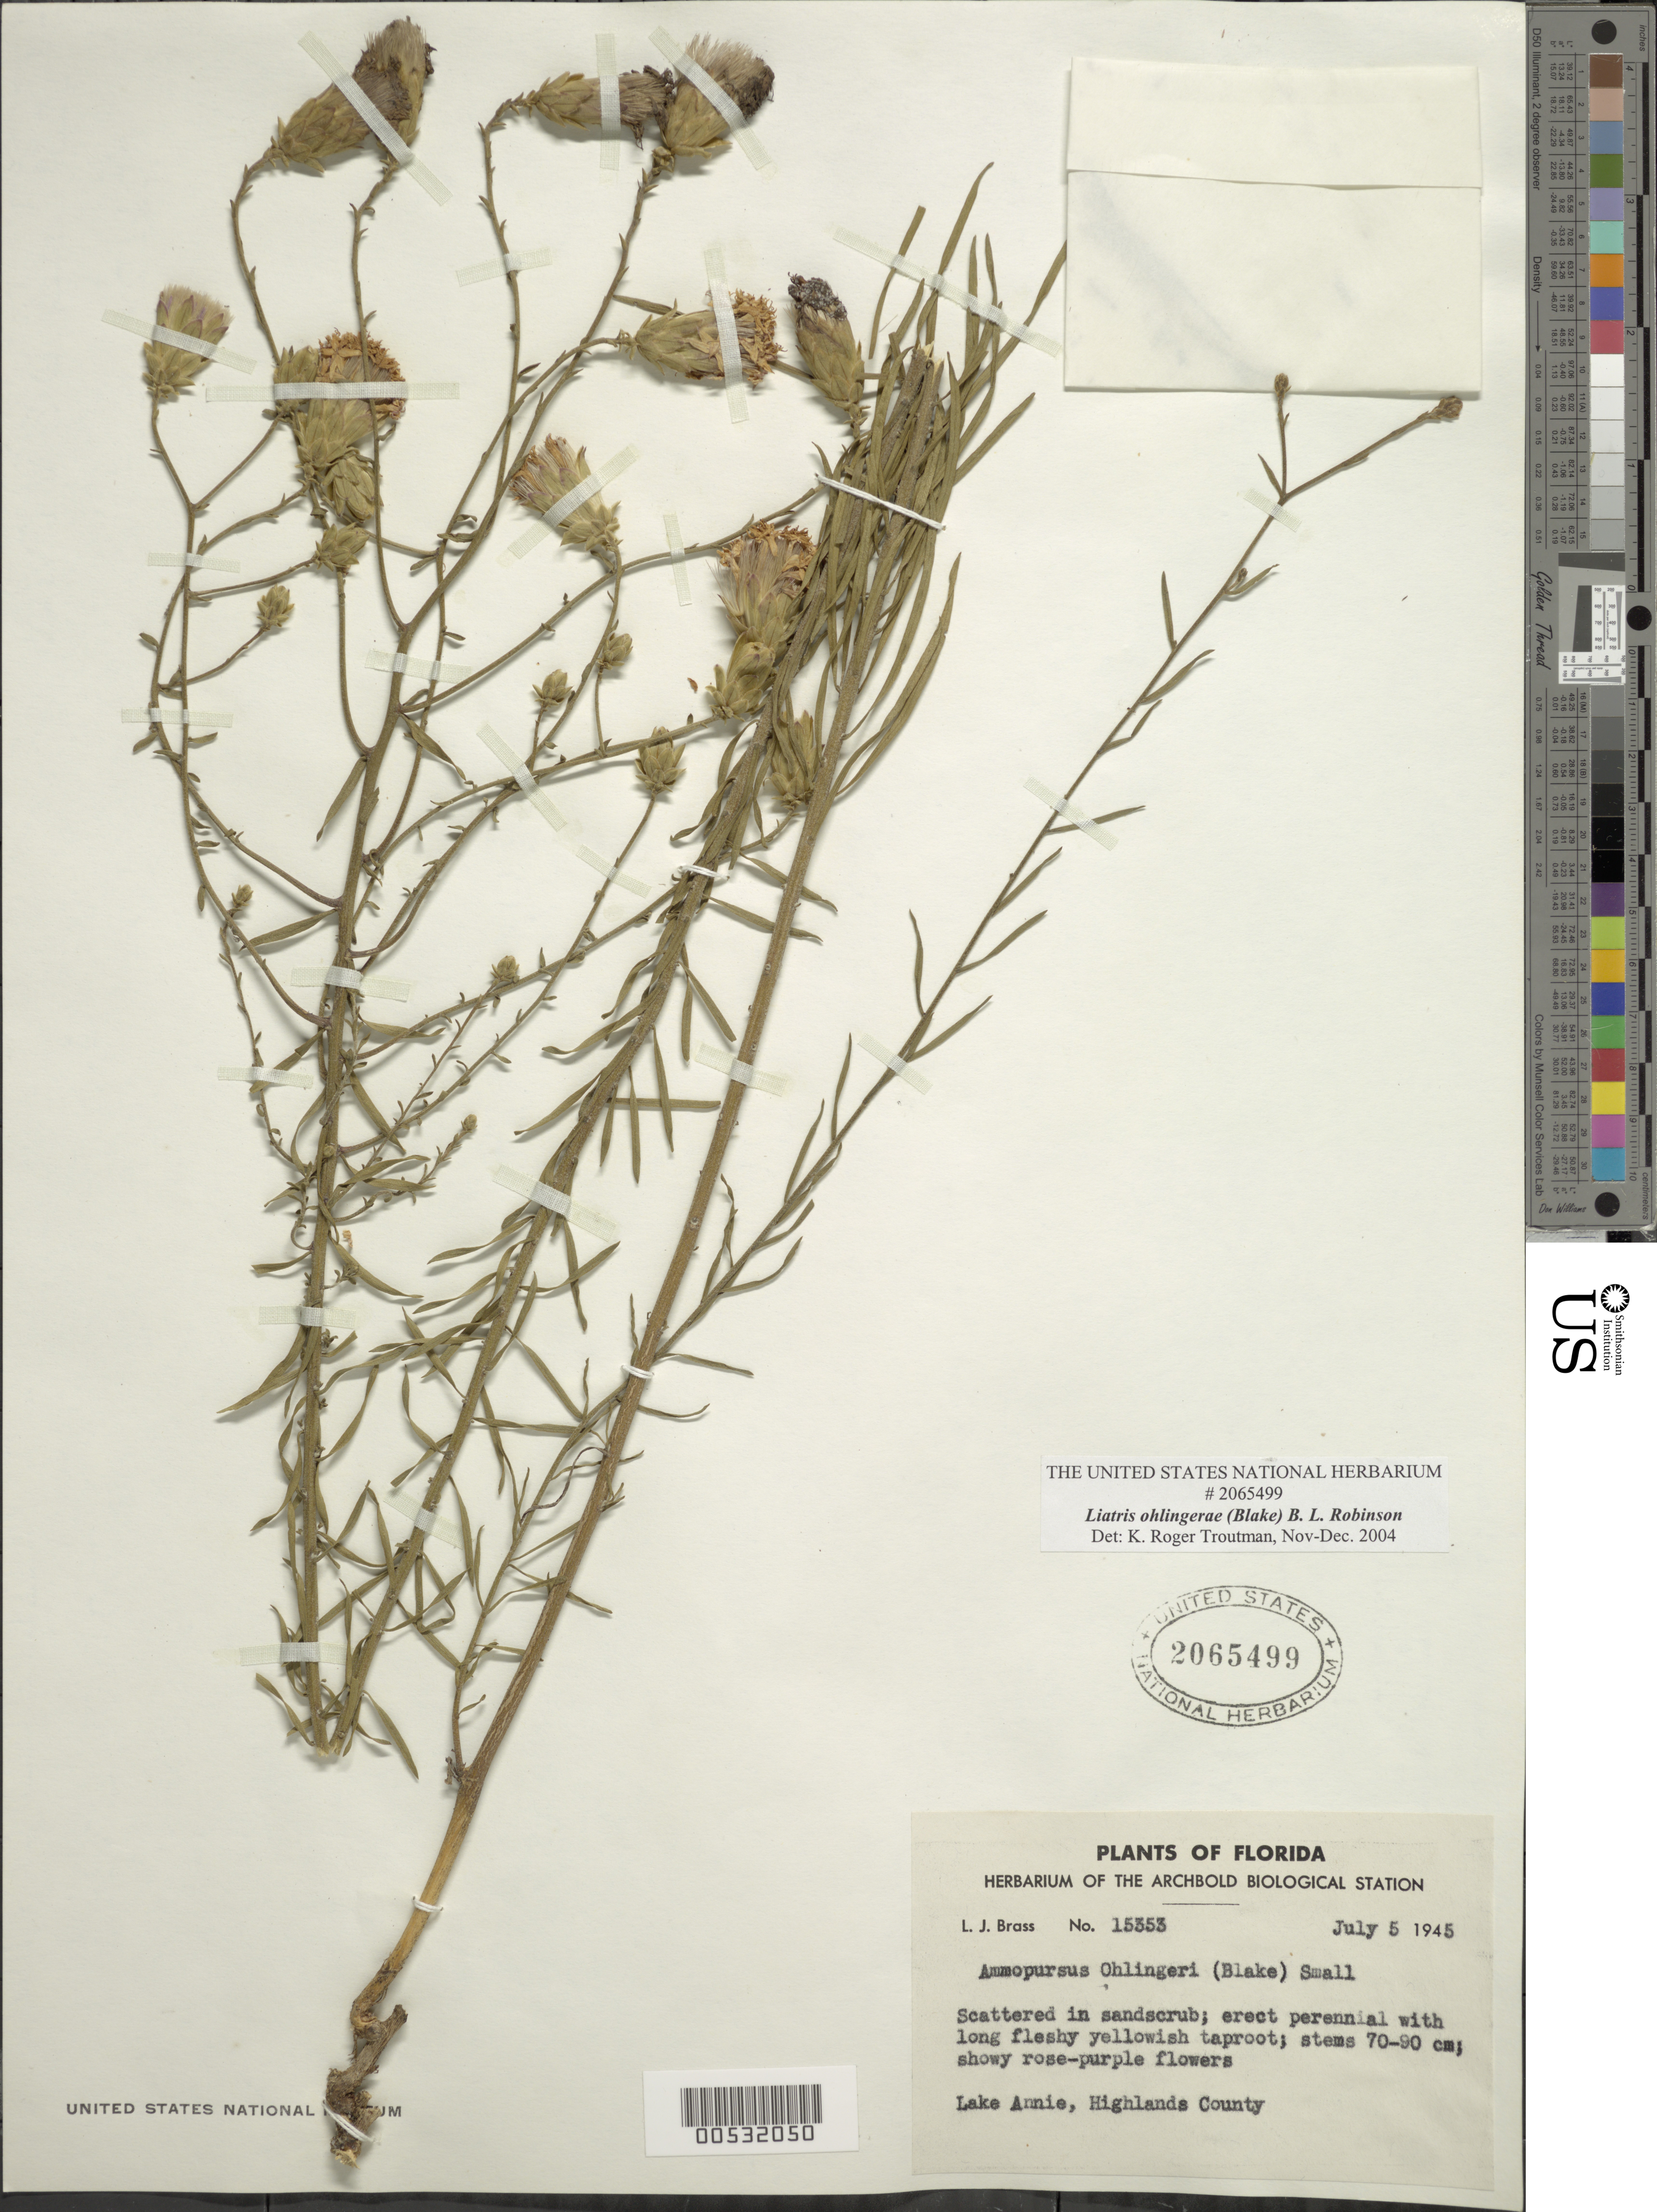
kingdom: Plantae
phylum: Tracheophyta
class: Magnoliopsida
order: Asterales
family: Asteraceae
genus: Liatris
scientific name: Liatris ohlingerae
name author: (S.F. Blake) B.L. Rob.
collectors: L. J. Brass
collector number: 15353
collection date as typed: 05 Jul 1945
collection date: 1945-07-05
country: United States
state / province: Florida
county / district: Highlands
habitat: Scattered in sandscrub.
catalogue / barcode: US 2065499